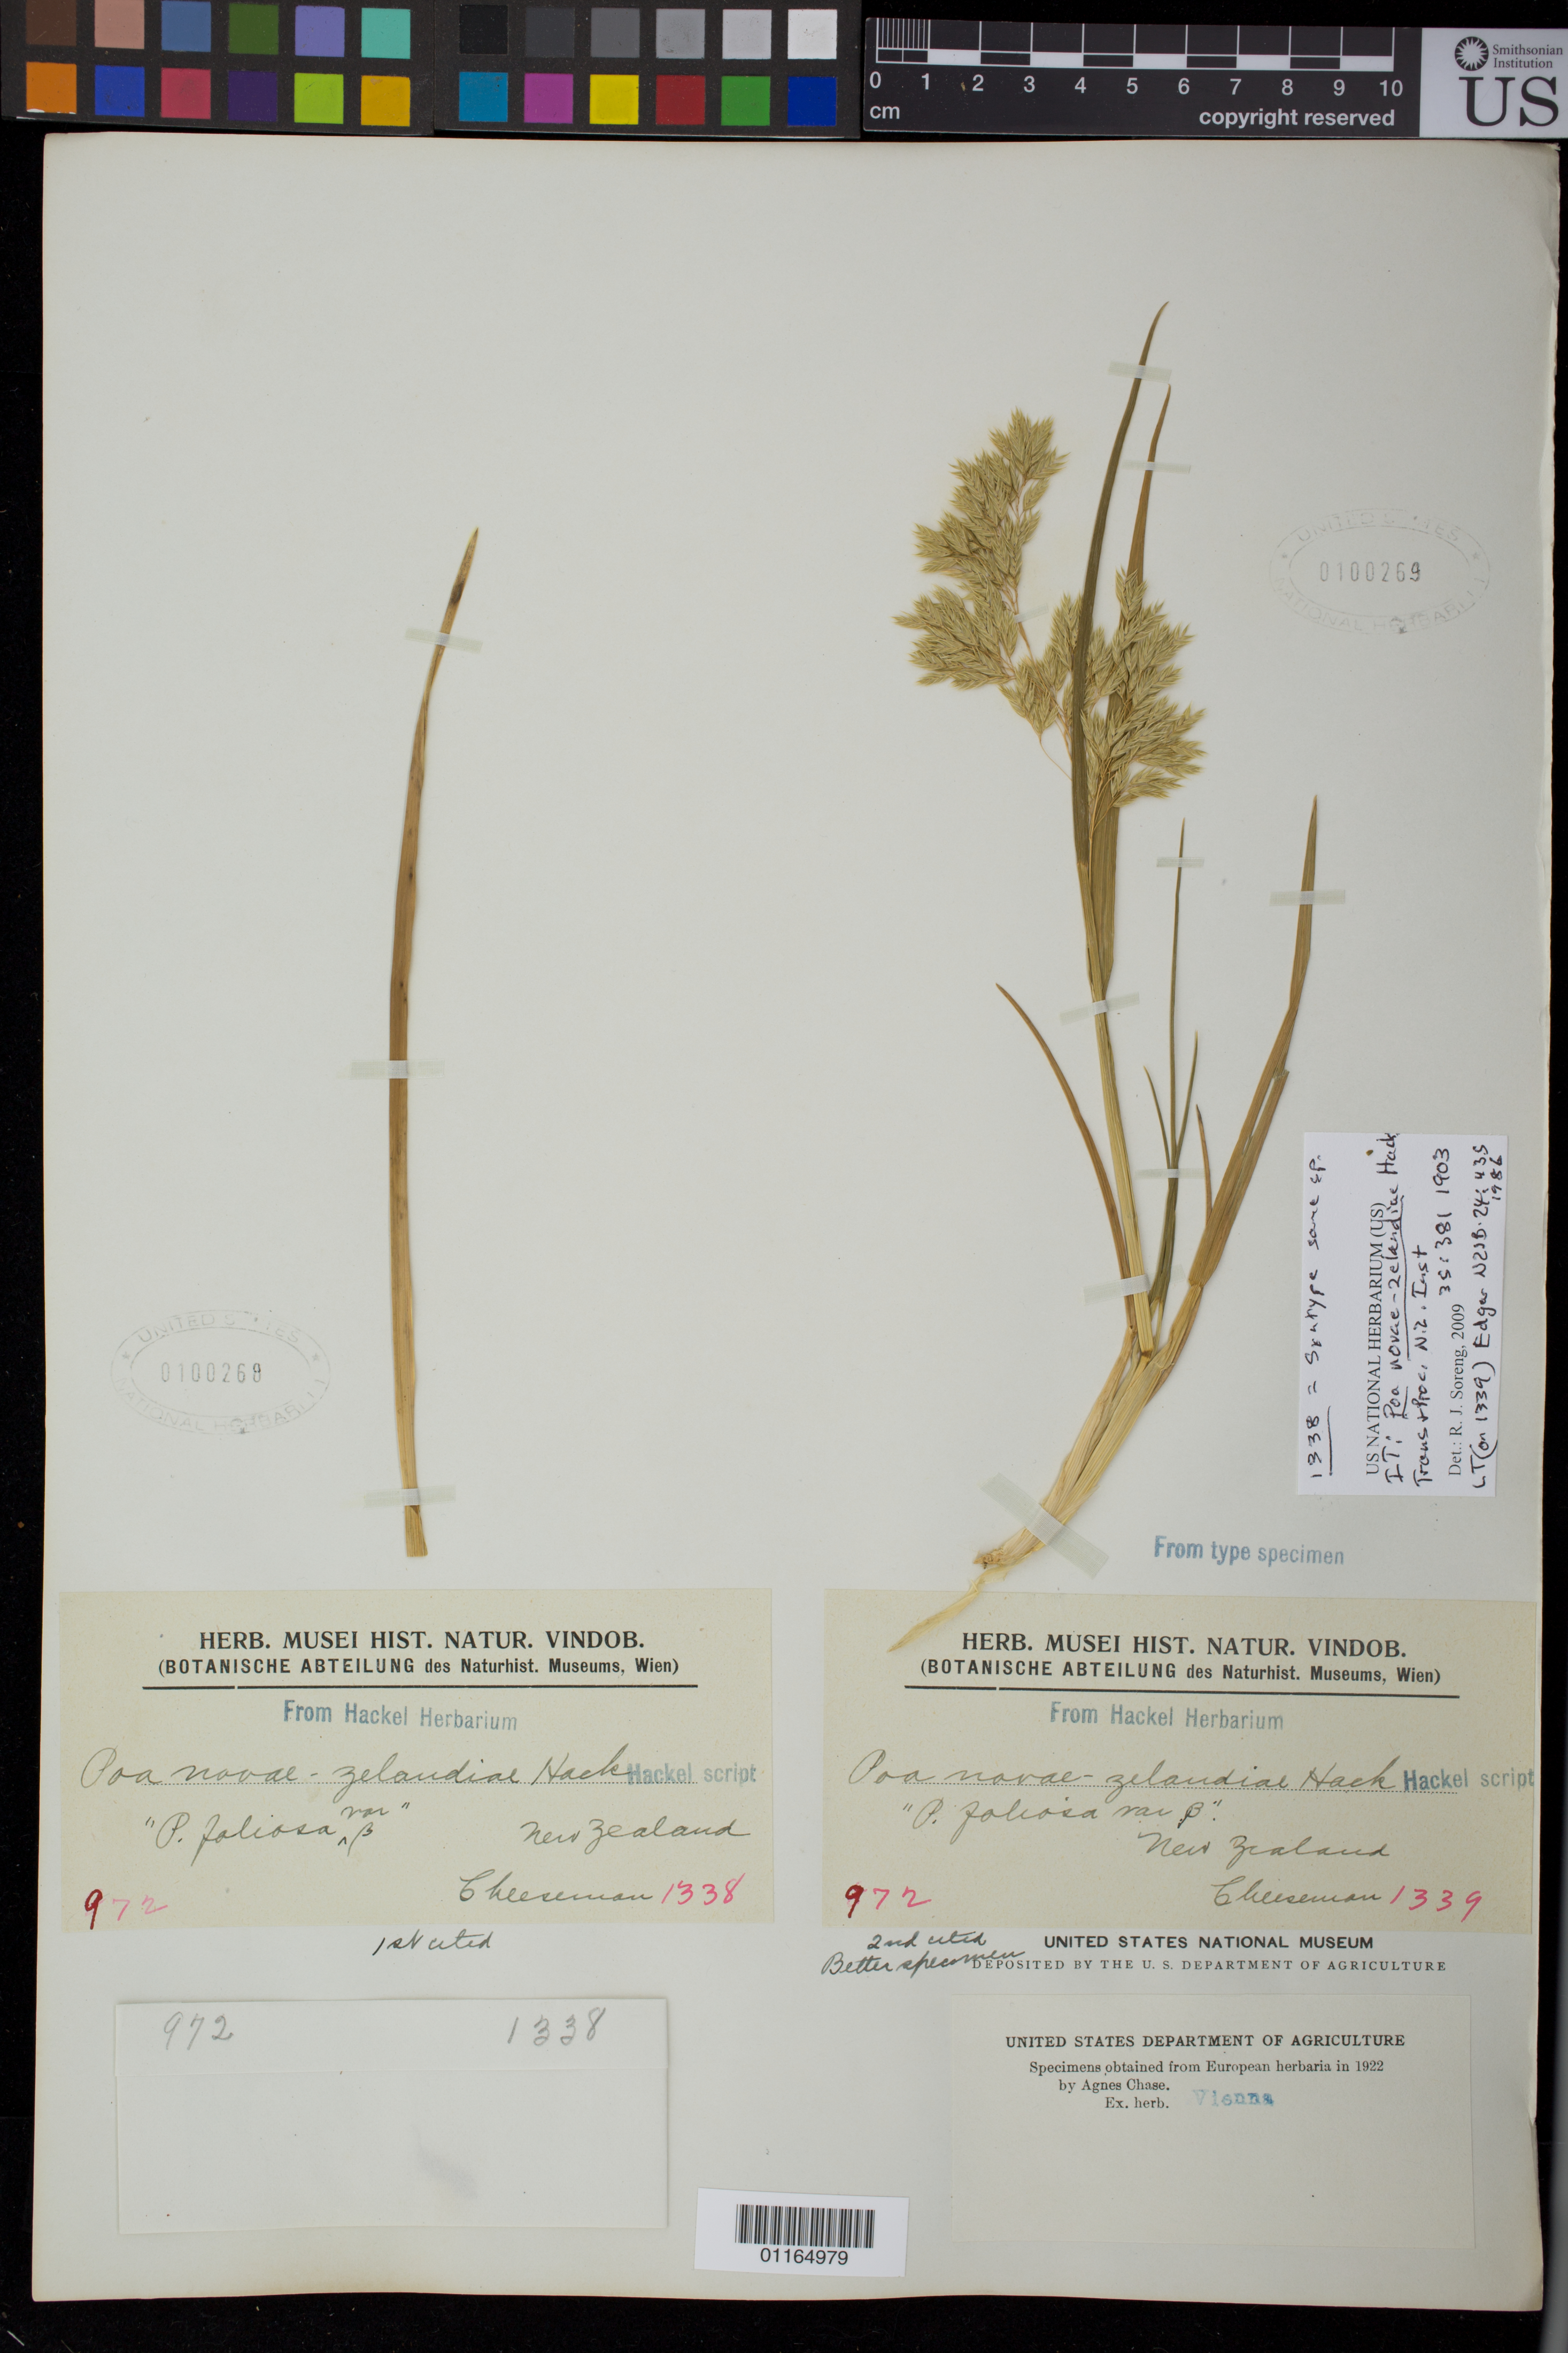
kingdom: Plantae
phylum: Tracheophyta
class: Liliopsida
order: Poales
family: Poaceae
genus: Poa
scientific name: Poa novae-zelandiae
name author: Hack.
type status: Isosyntype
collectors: T. F. Cheeseman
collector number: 1338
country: New Zealand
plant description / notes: Fragmentary material of type specimen ex herb. Hackel (Vienna).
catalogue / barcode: US 100268